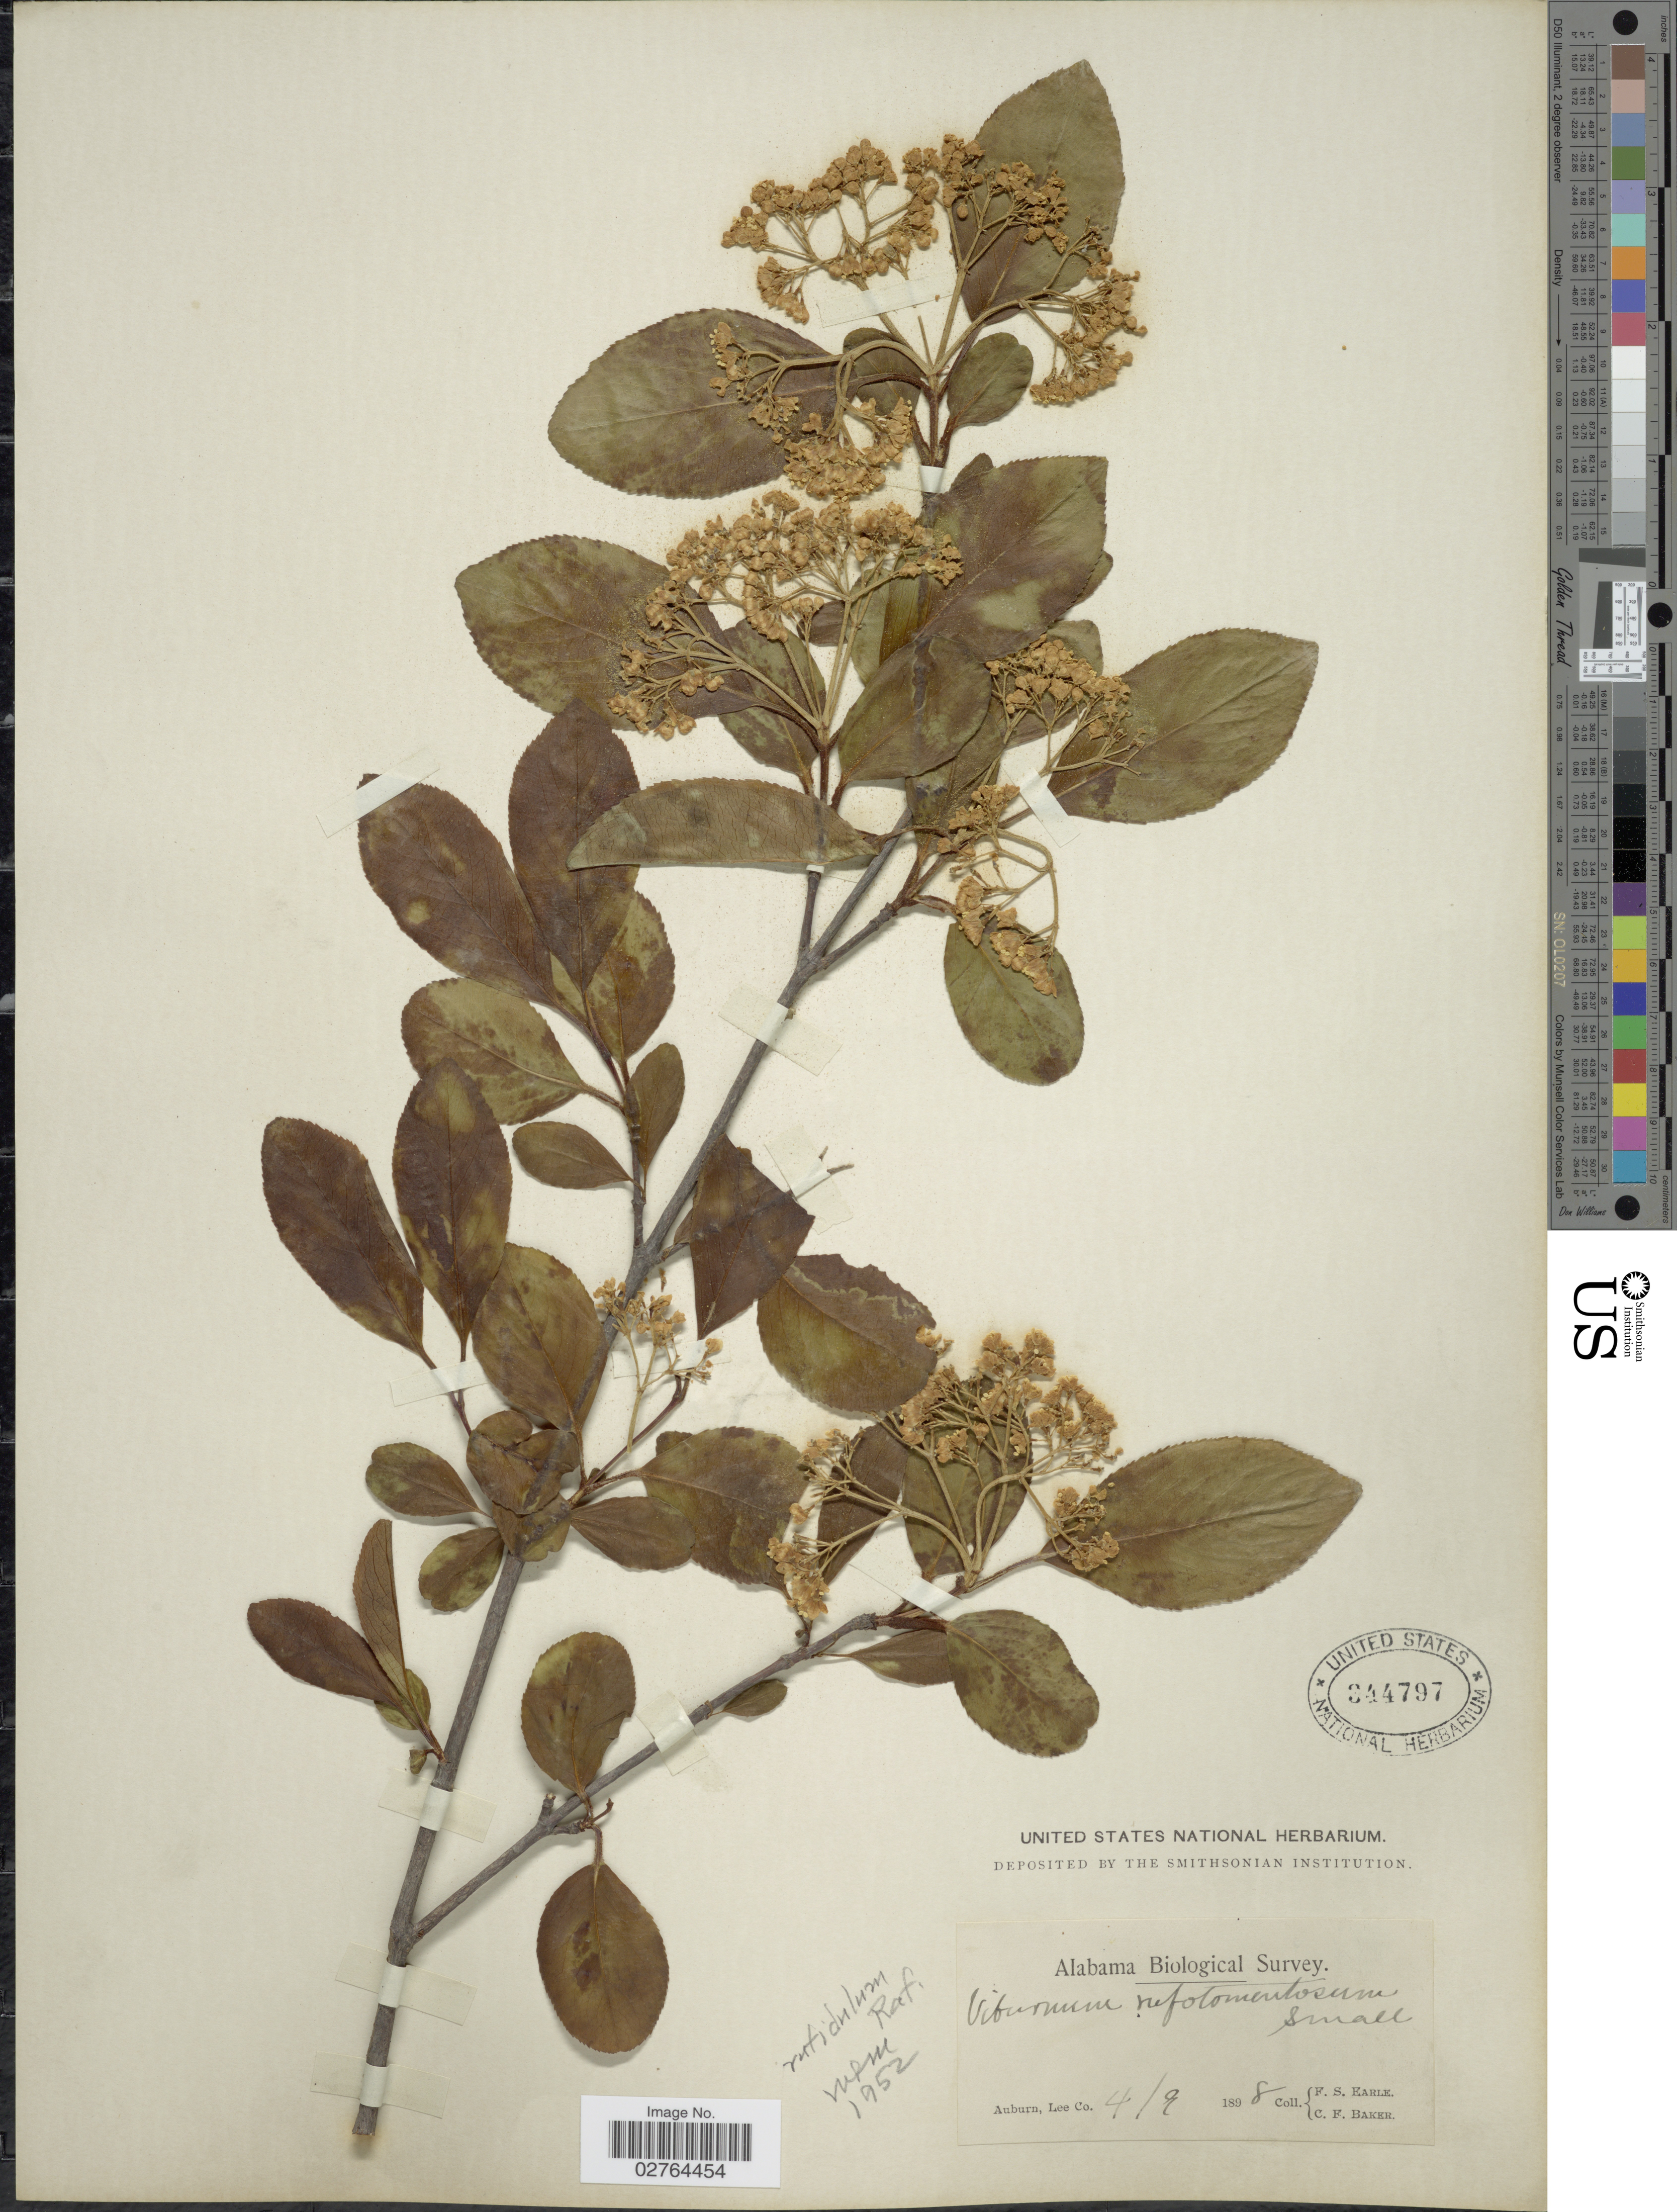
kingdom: Plantae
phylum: Tracheophyta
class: Magnoliopsida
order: Dipsacales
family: Viburnaceae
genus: Viburnum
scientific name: Viburnum rufidulum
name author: Raf.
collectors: F. S. Earle & C. F. Baker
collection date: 1898-09-04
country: United States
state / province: Alabama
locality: Auburn, Lee Co.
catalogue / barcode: US 344797